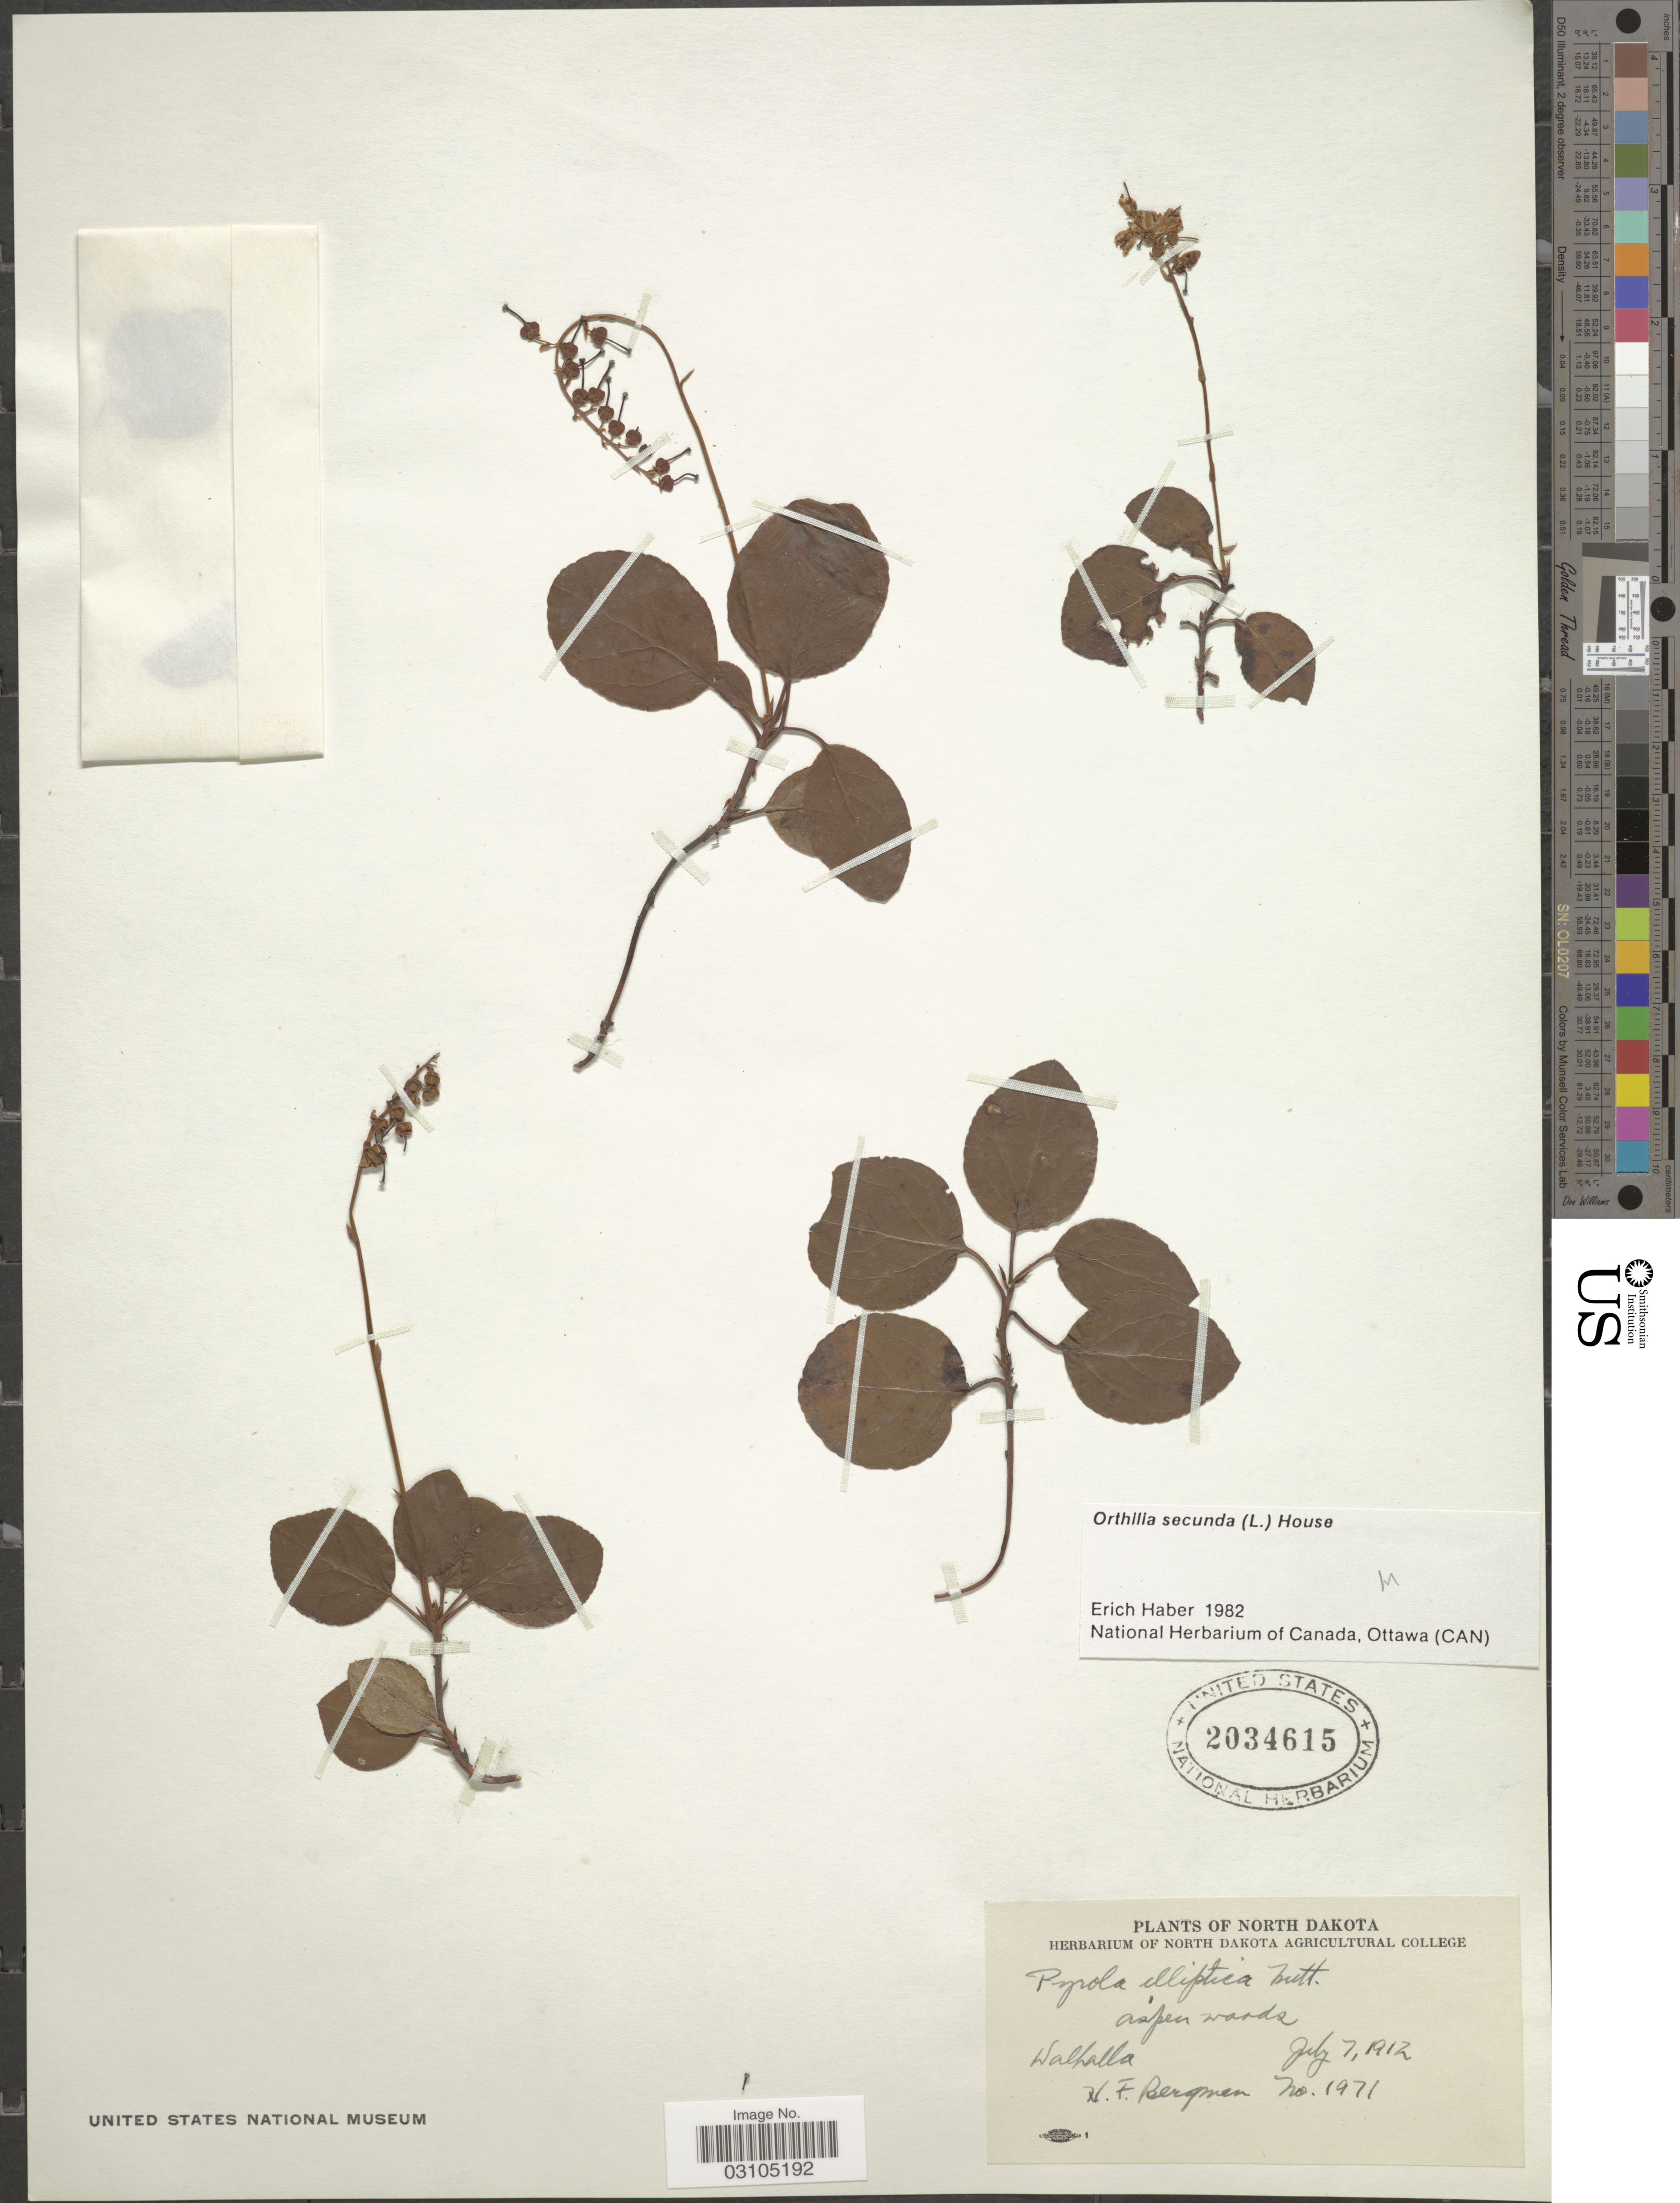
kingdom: Plantae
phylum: Tracheophyta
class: Magnoliopsida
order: Ericales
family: Ericaceae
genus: Orthilia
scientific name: Orthilia secunda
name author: (L.) House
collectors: H. Bergman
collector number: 1971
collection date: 1912-07-07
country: United States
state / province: North Dakota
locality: Walhalla.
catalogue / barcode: US 2034615